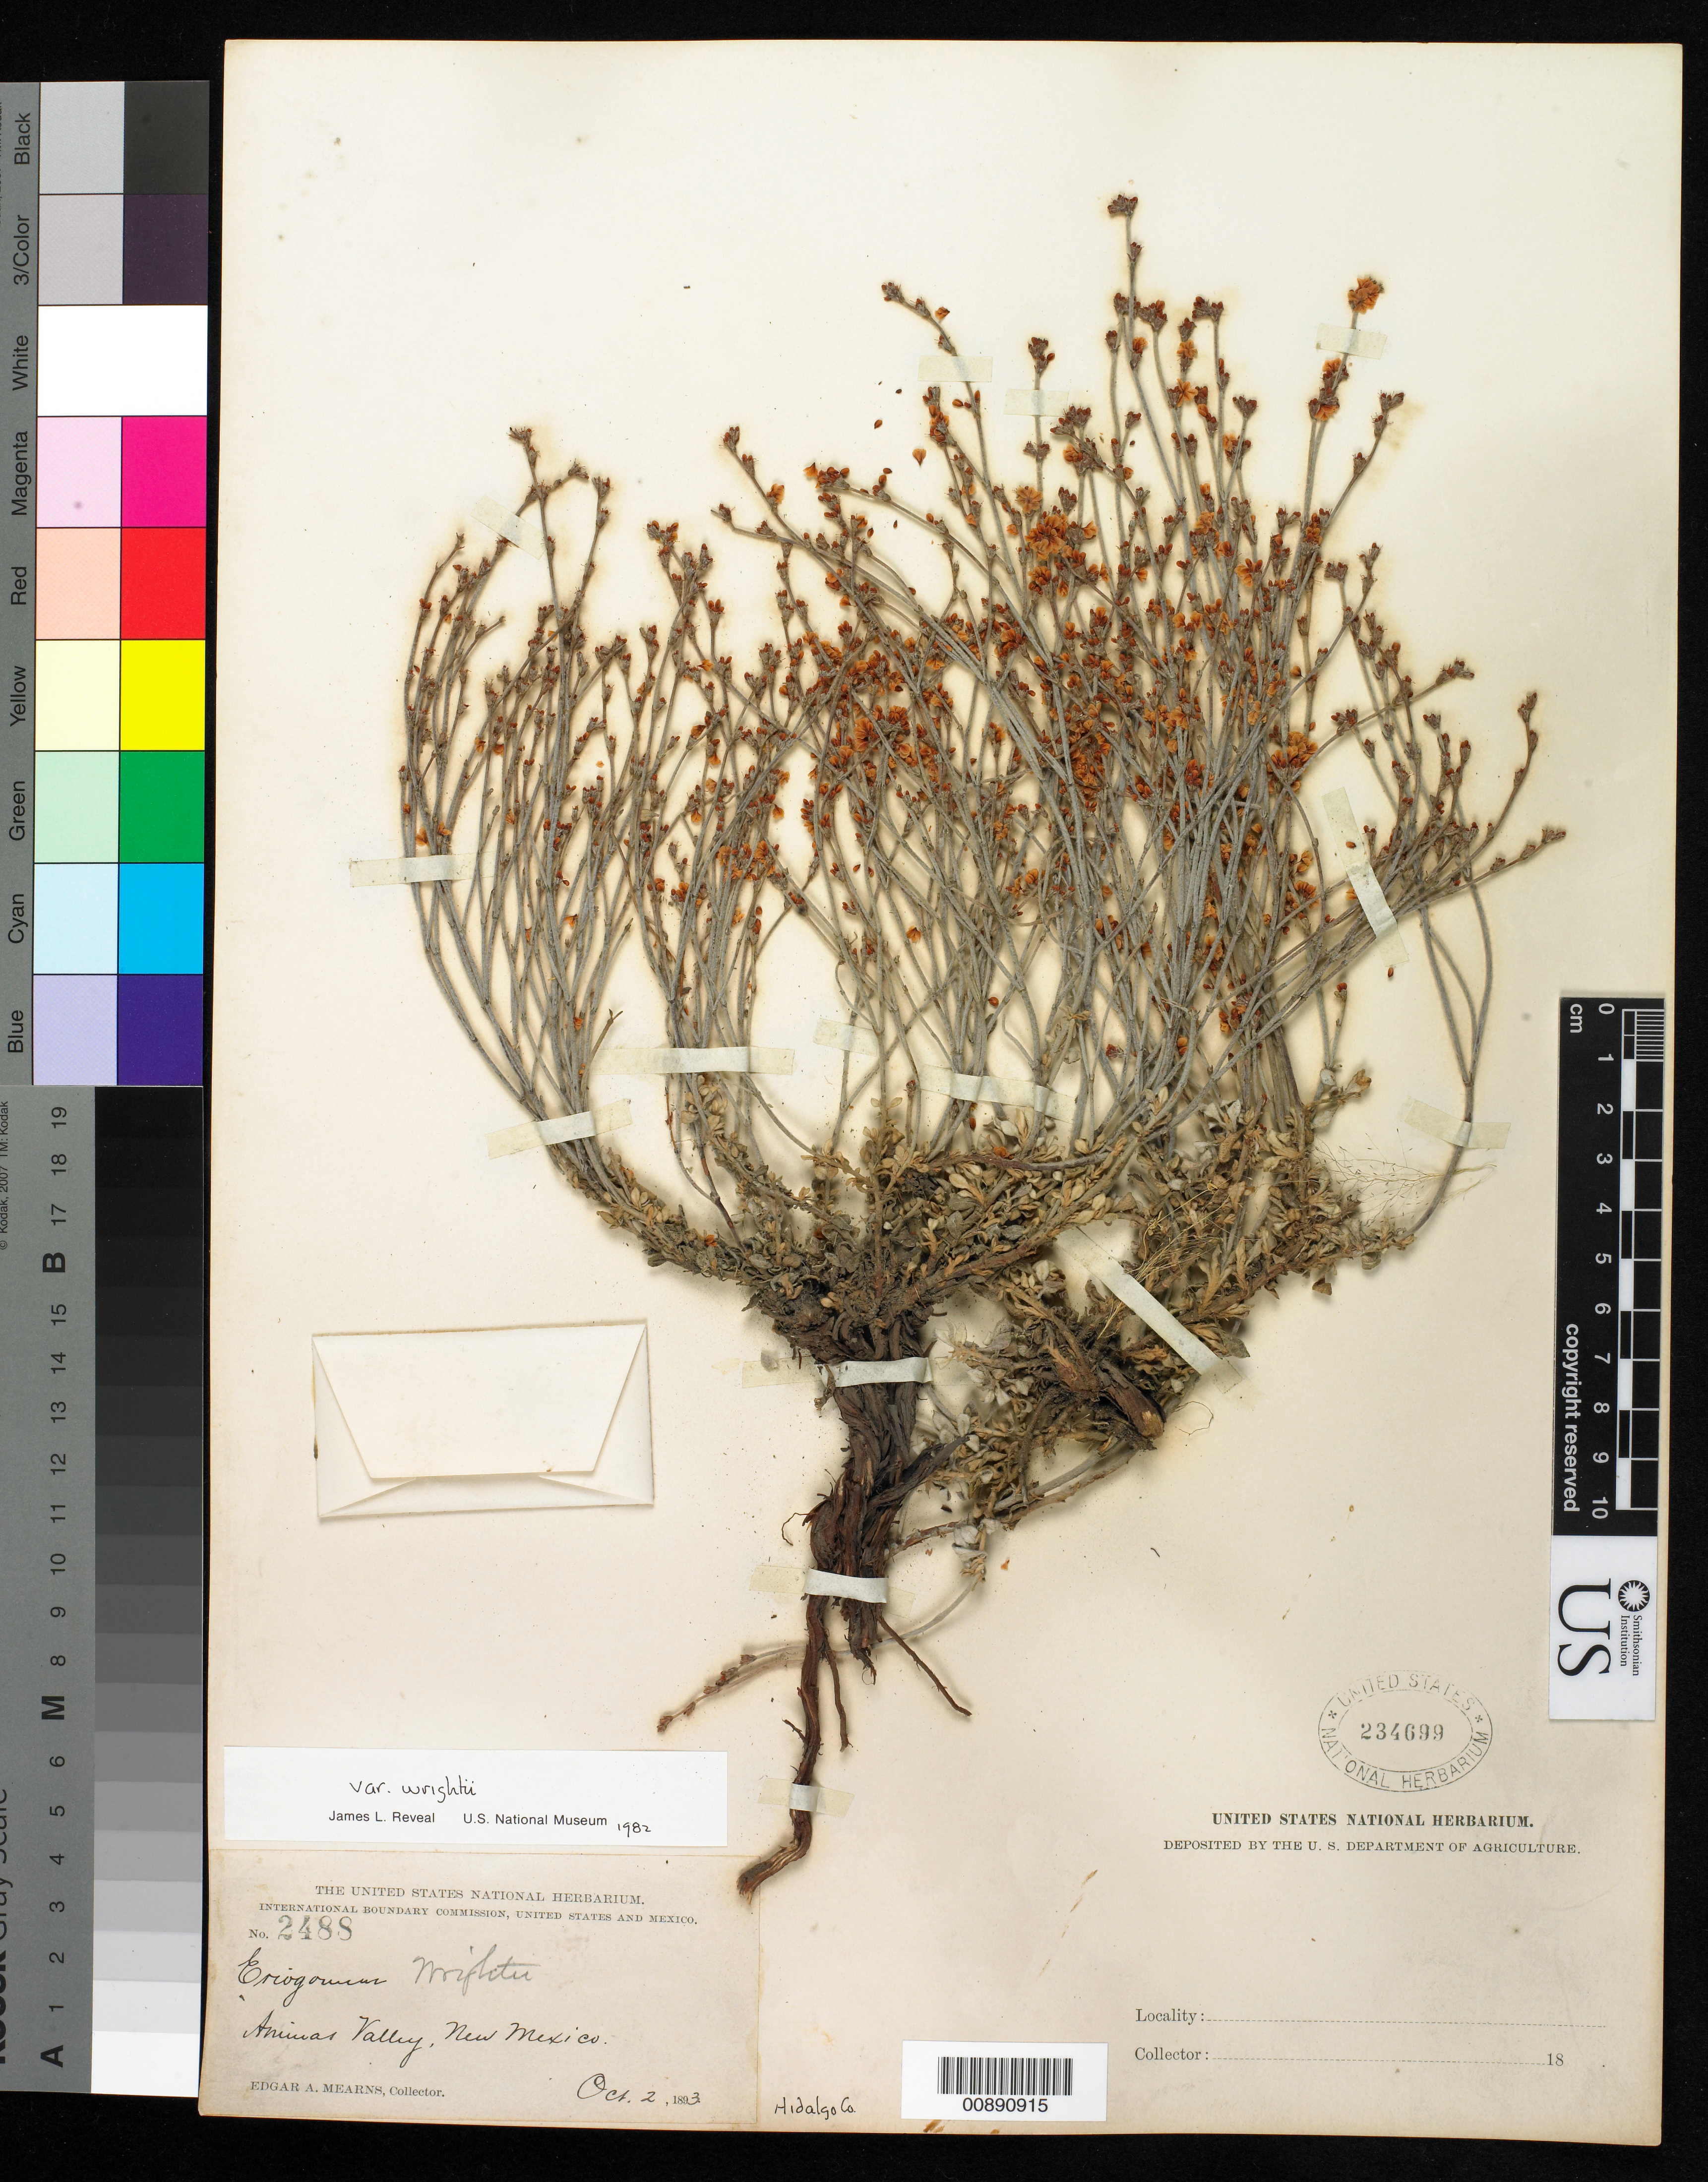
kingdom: Plantae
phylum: Tracheophyta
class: Magnoliopsida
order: Caryophyllales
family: Polygonaceae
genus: Eriogonum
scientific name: Eriogonum wrightii var. wrightii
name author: Torr. ex Benth.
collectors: E. A. Mearns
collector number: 2488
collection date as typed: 02 Oct 1893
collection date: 1893-10-02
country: United States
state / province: New Mexico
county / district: Hidalgo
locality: Animas Valley, New Mexico.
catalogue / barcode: US 234699